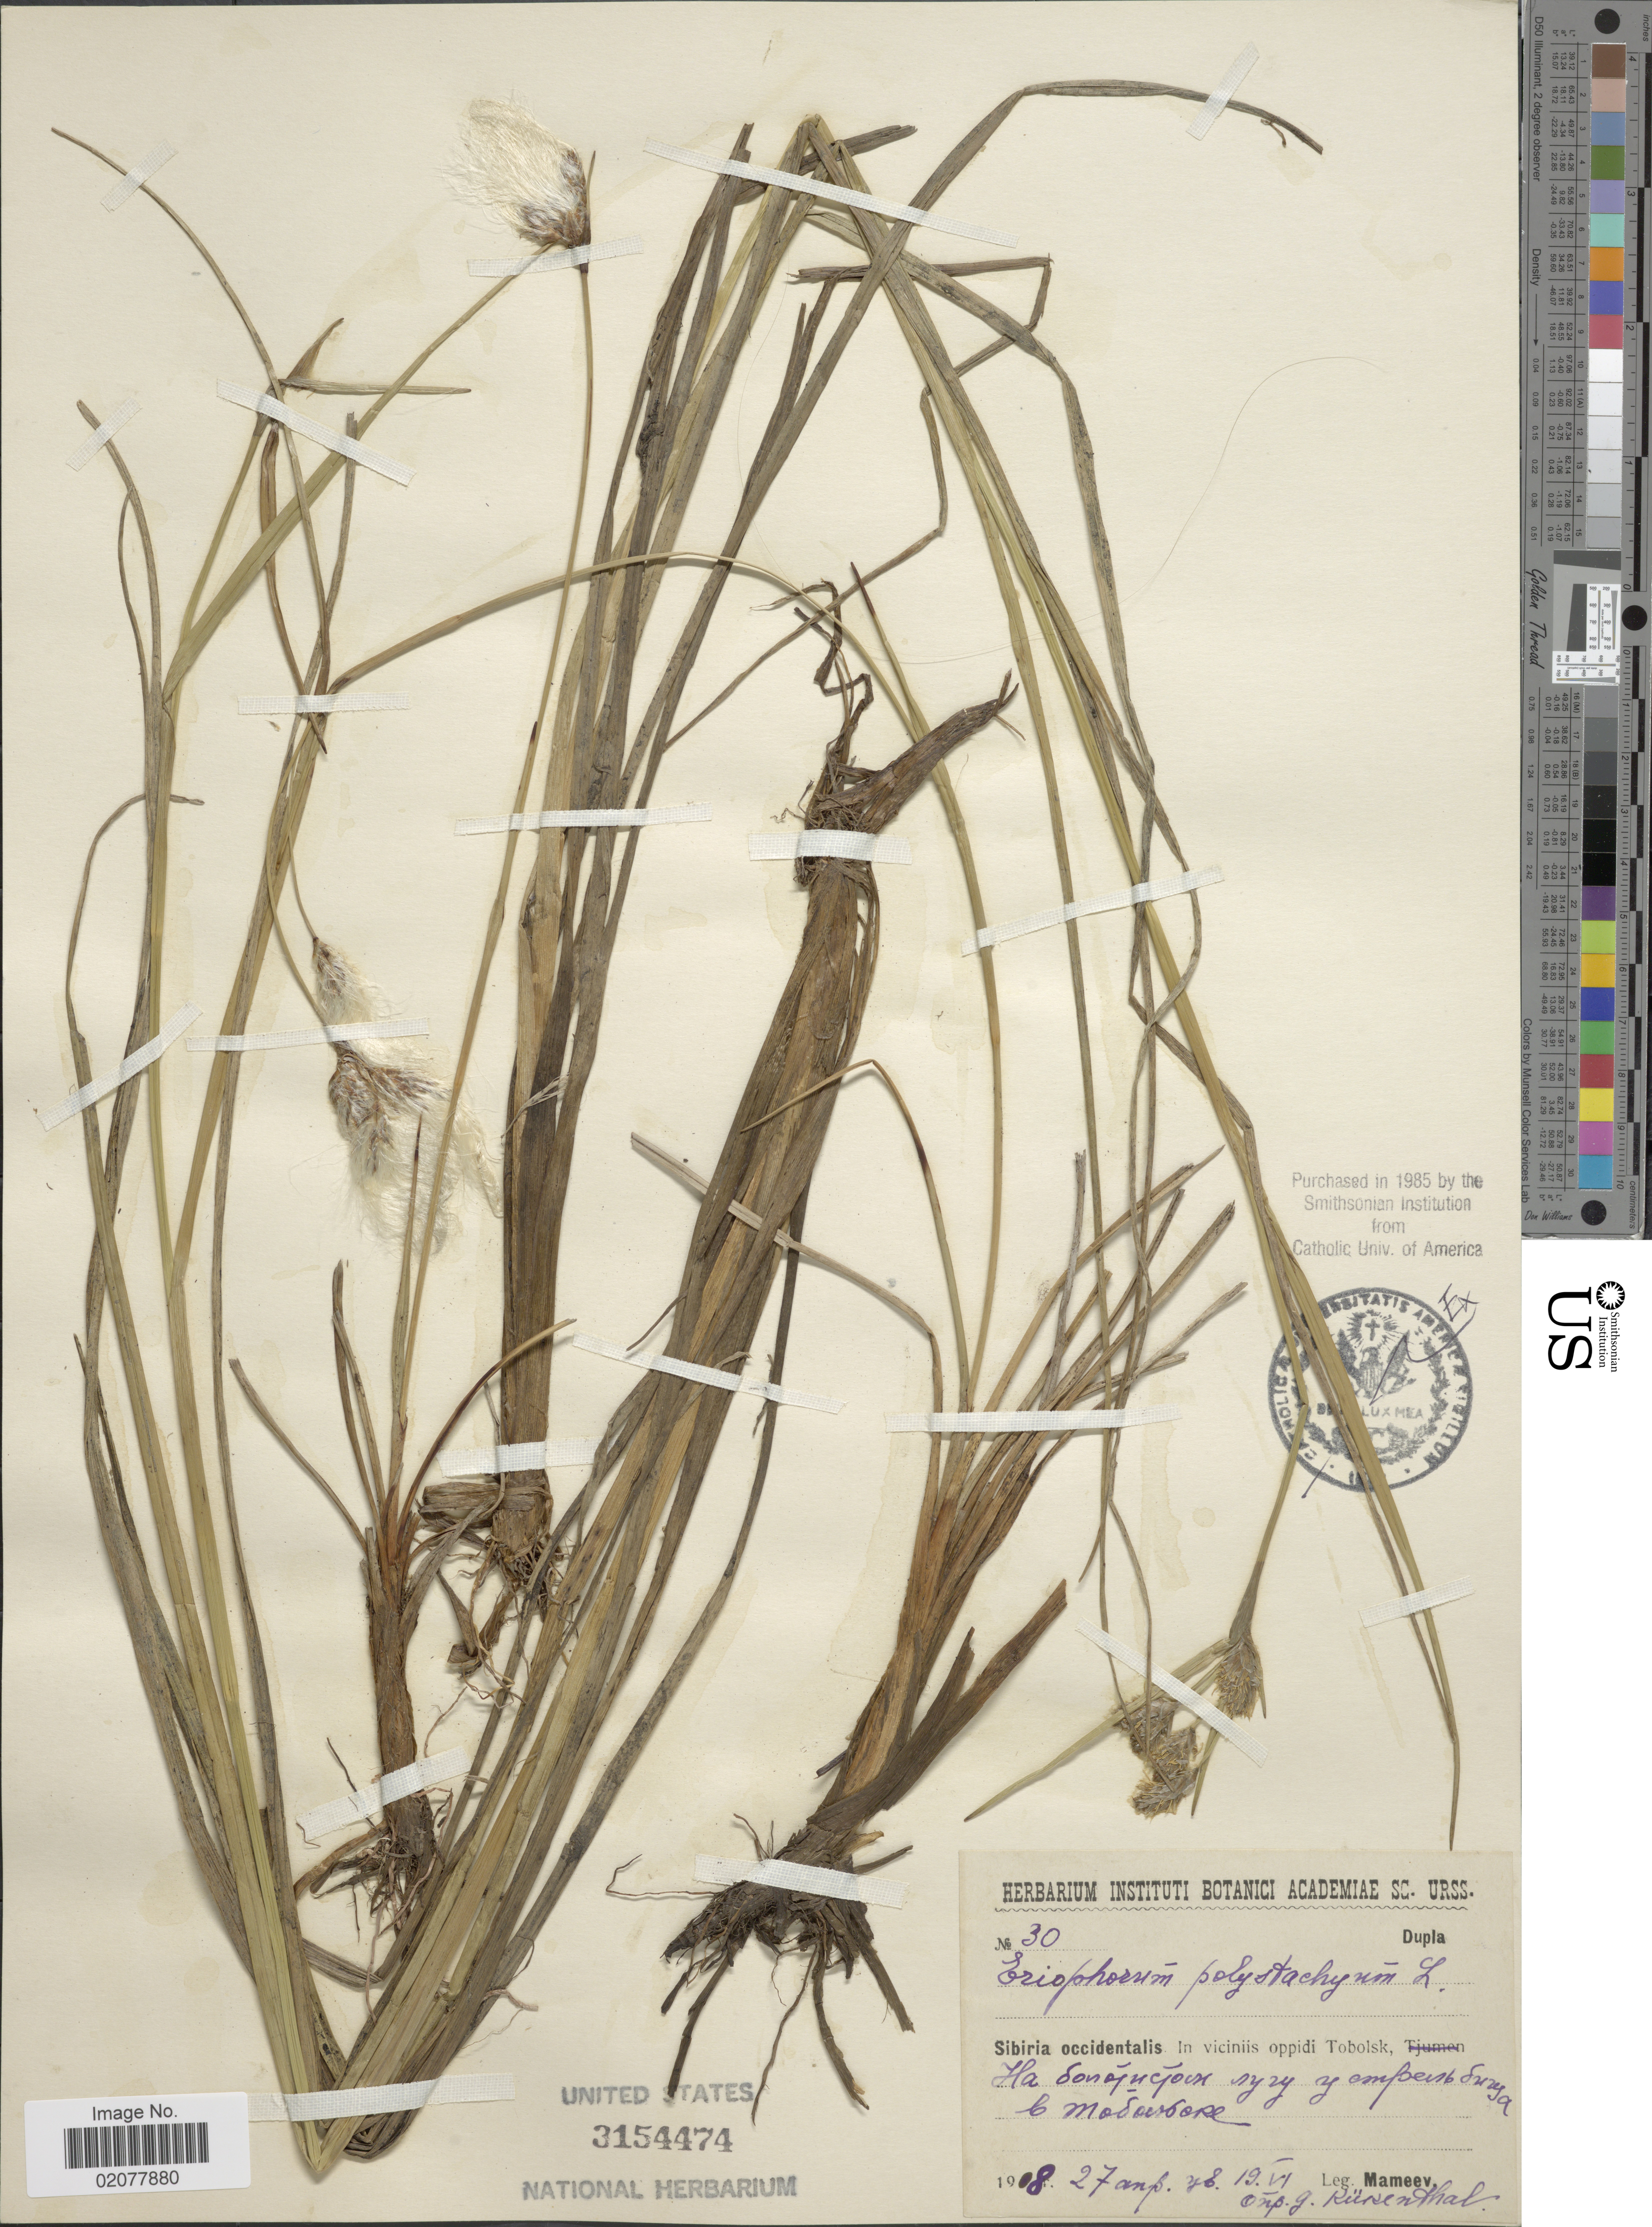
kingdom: Plantae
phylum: Tracheophyta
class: Liliopsida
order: Poales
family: Cyperaceae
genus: Eriophorum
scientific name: Eriophorum angustifolium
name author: Honck.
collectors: Mameev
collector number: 30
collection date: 1908-04-27/1908-06-19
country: Russian Federation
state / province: Tyumen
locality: Sibiria occidentalis. In viciniis oppidi Tobolsk.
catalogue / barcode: US 3154474